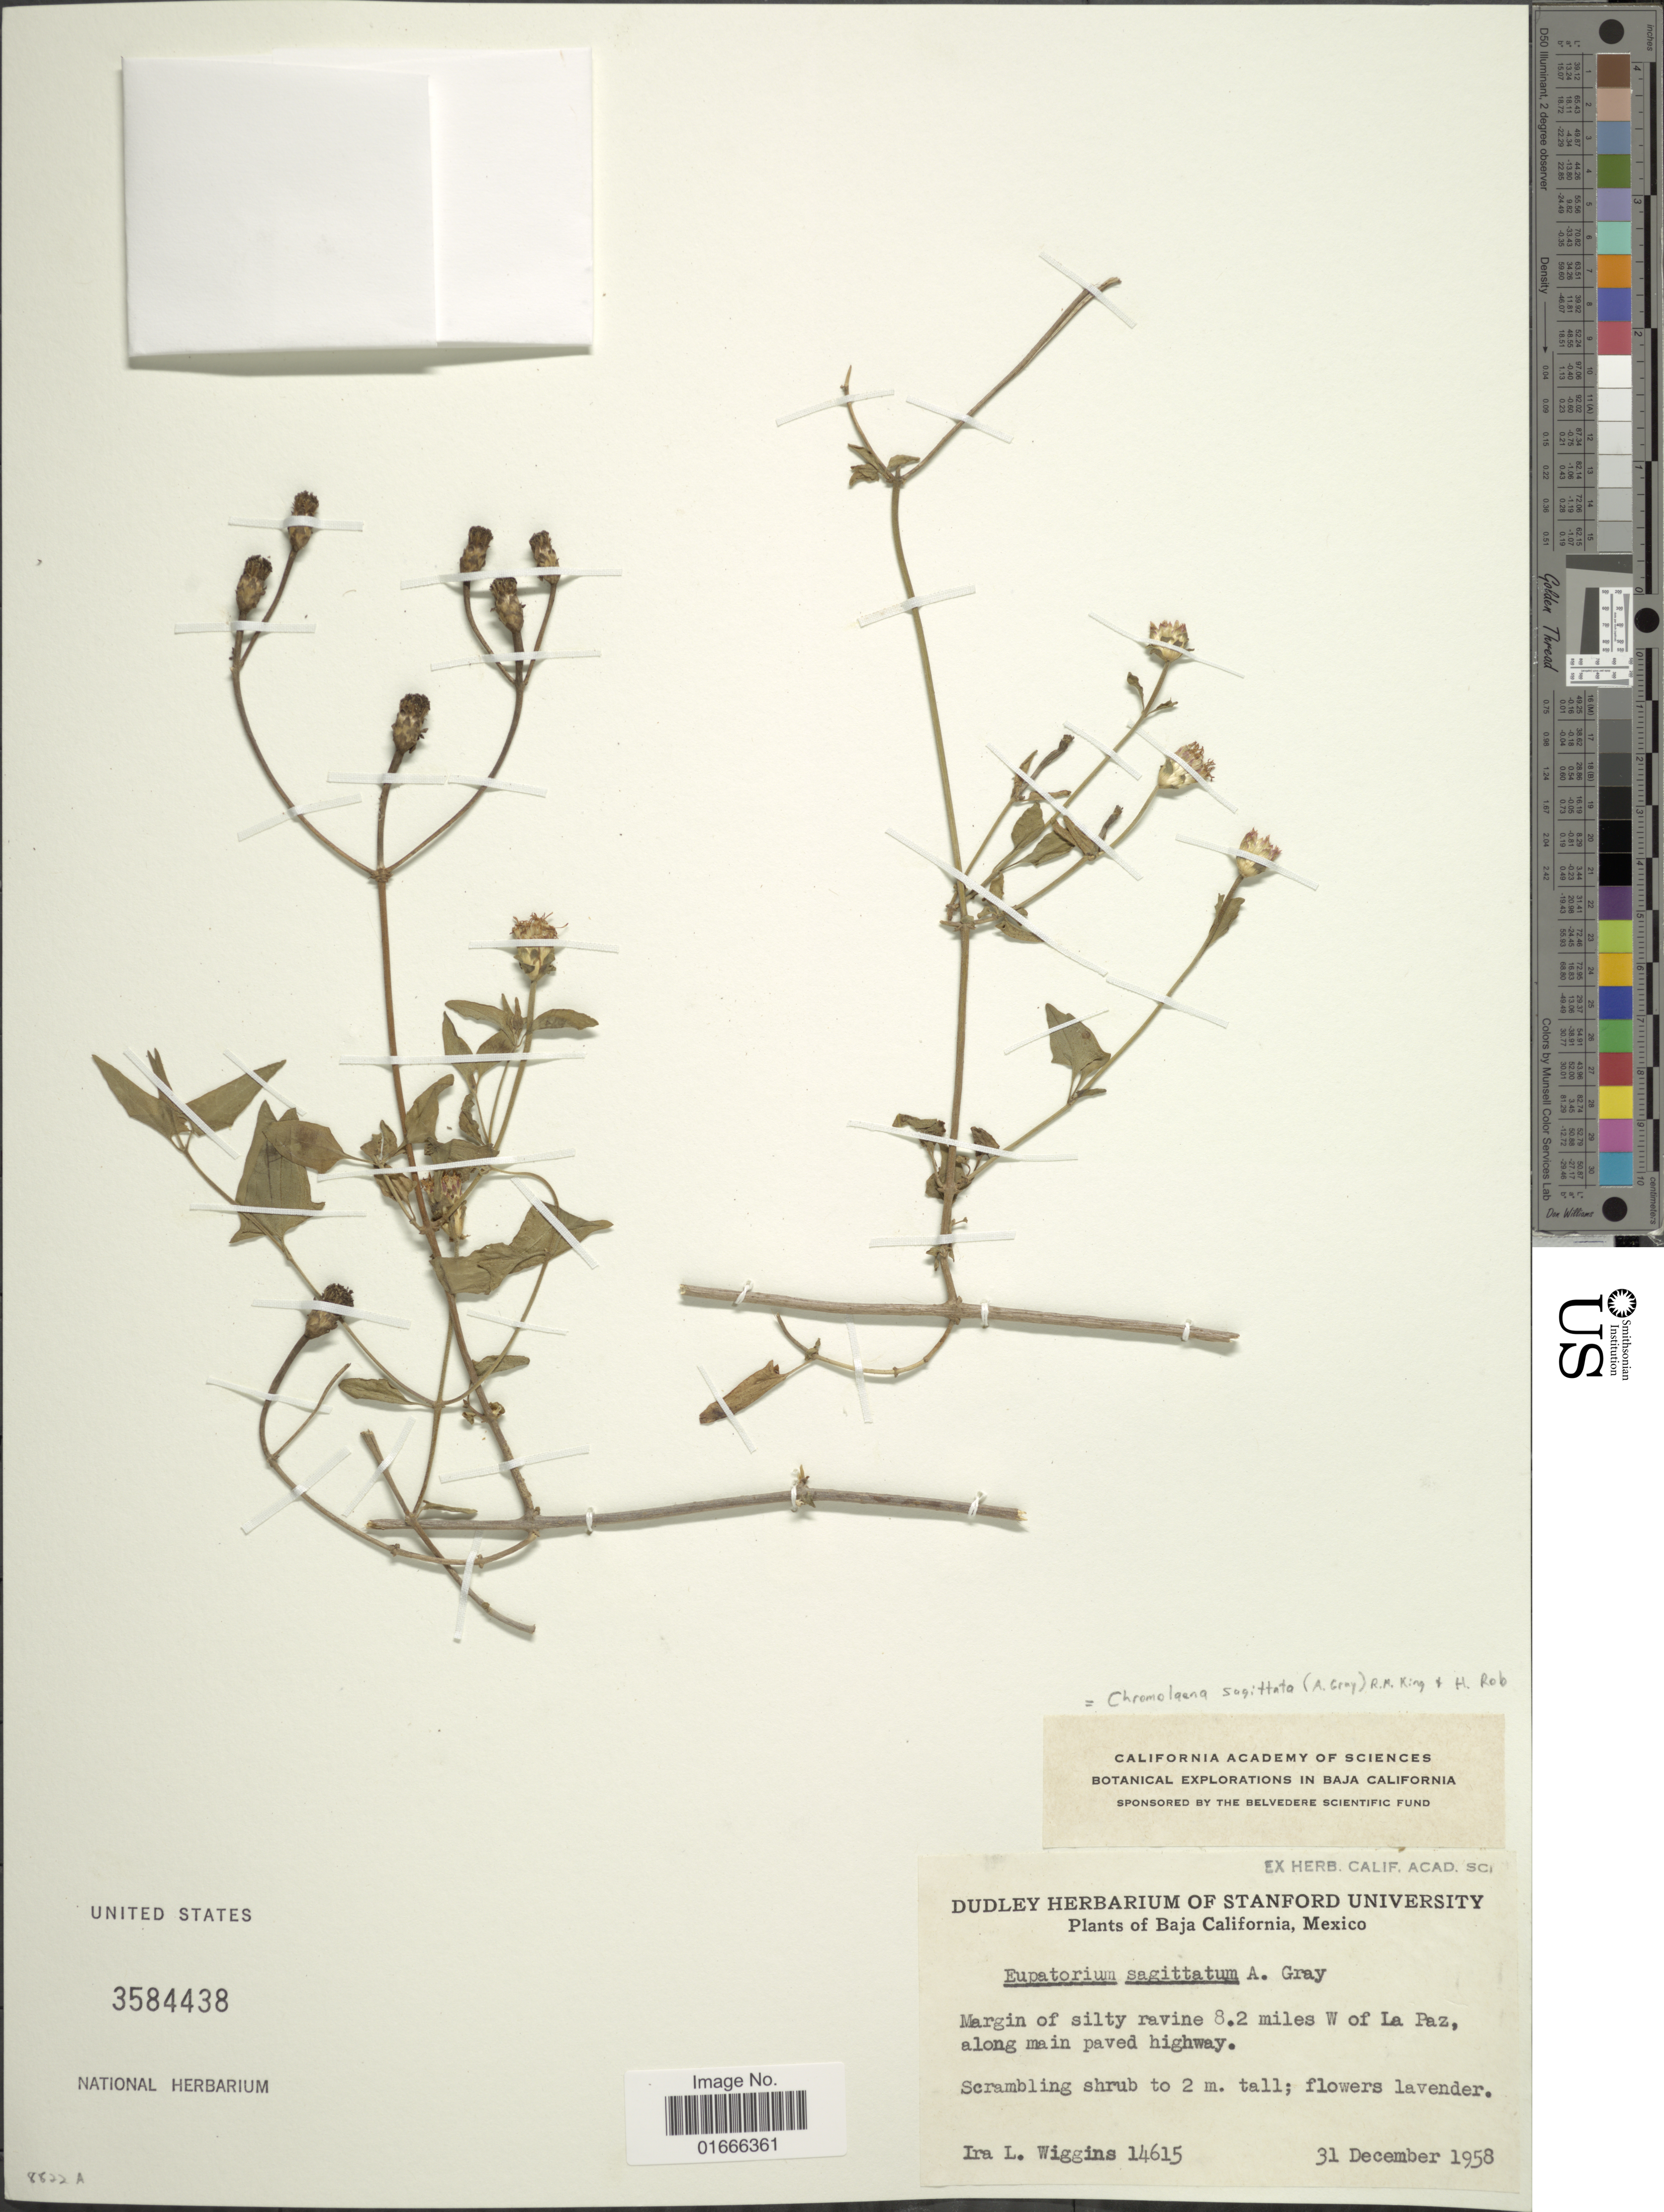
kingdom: Plantae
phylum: Tracheophyta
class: Magnoliopsida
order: Asterales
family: Asteraceae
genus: Chromolaena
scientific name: Chromolaena sagittata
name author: (A. Gray) R.M. King & H. Rob.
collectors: I. L. Wiggins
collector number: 14615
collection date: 1958-12-31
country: Mexico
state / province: Baja California Sur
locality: Margin of silty ravine 8.2 miles W of La Paz along main paved highway.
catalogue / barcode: US 3584438